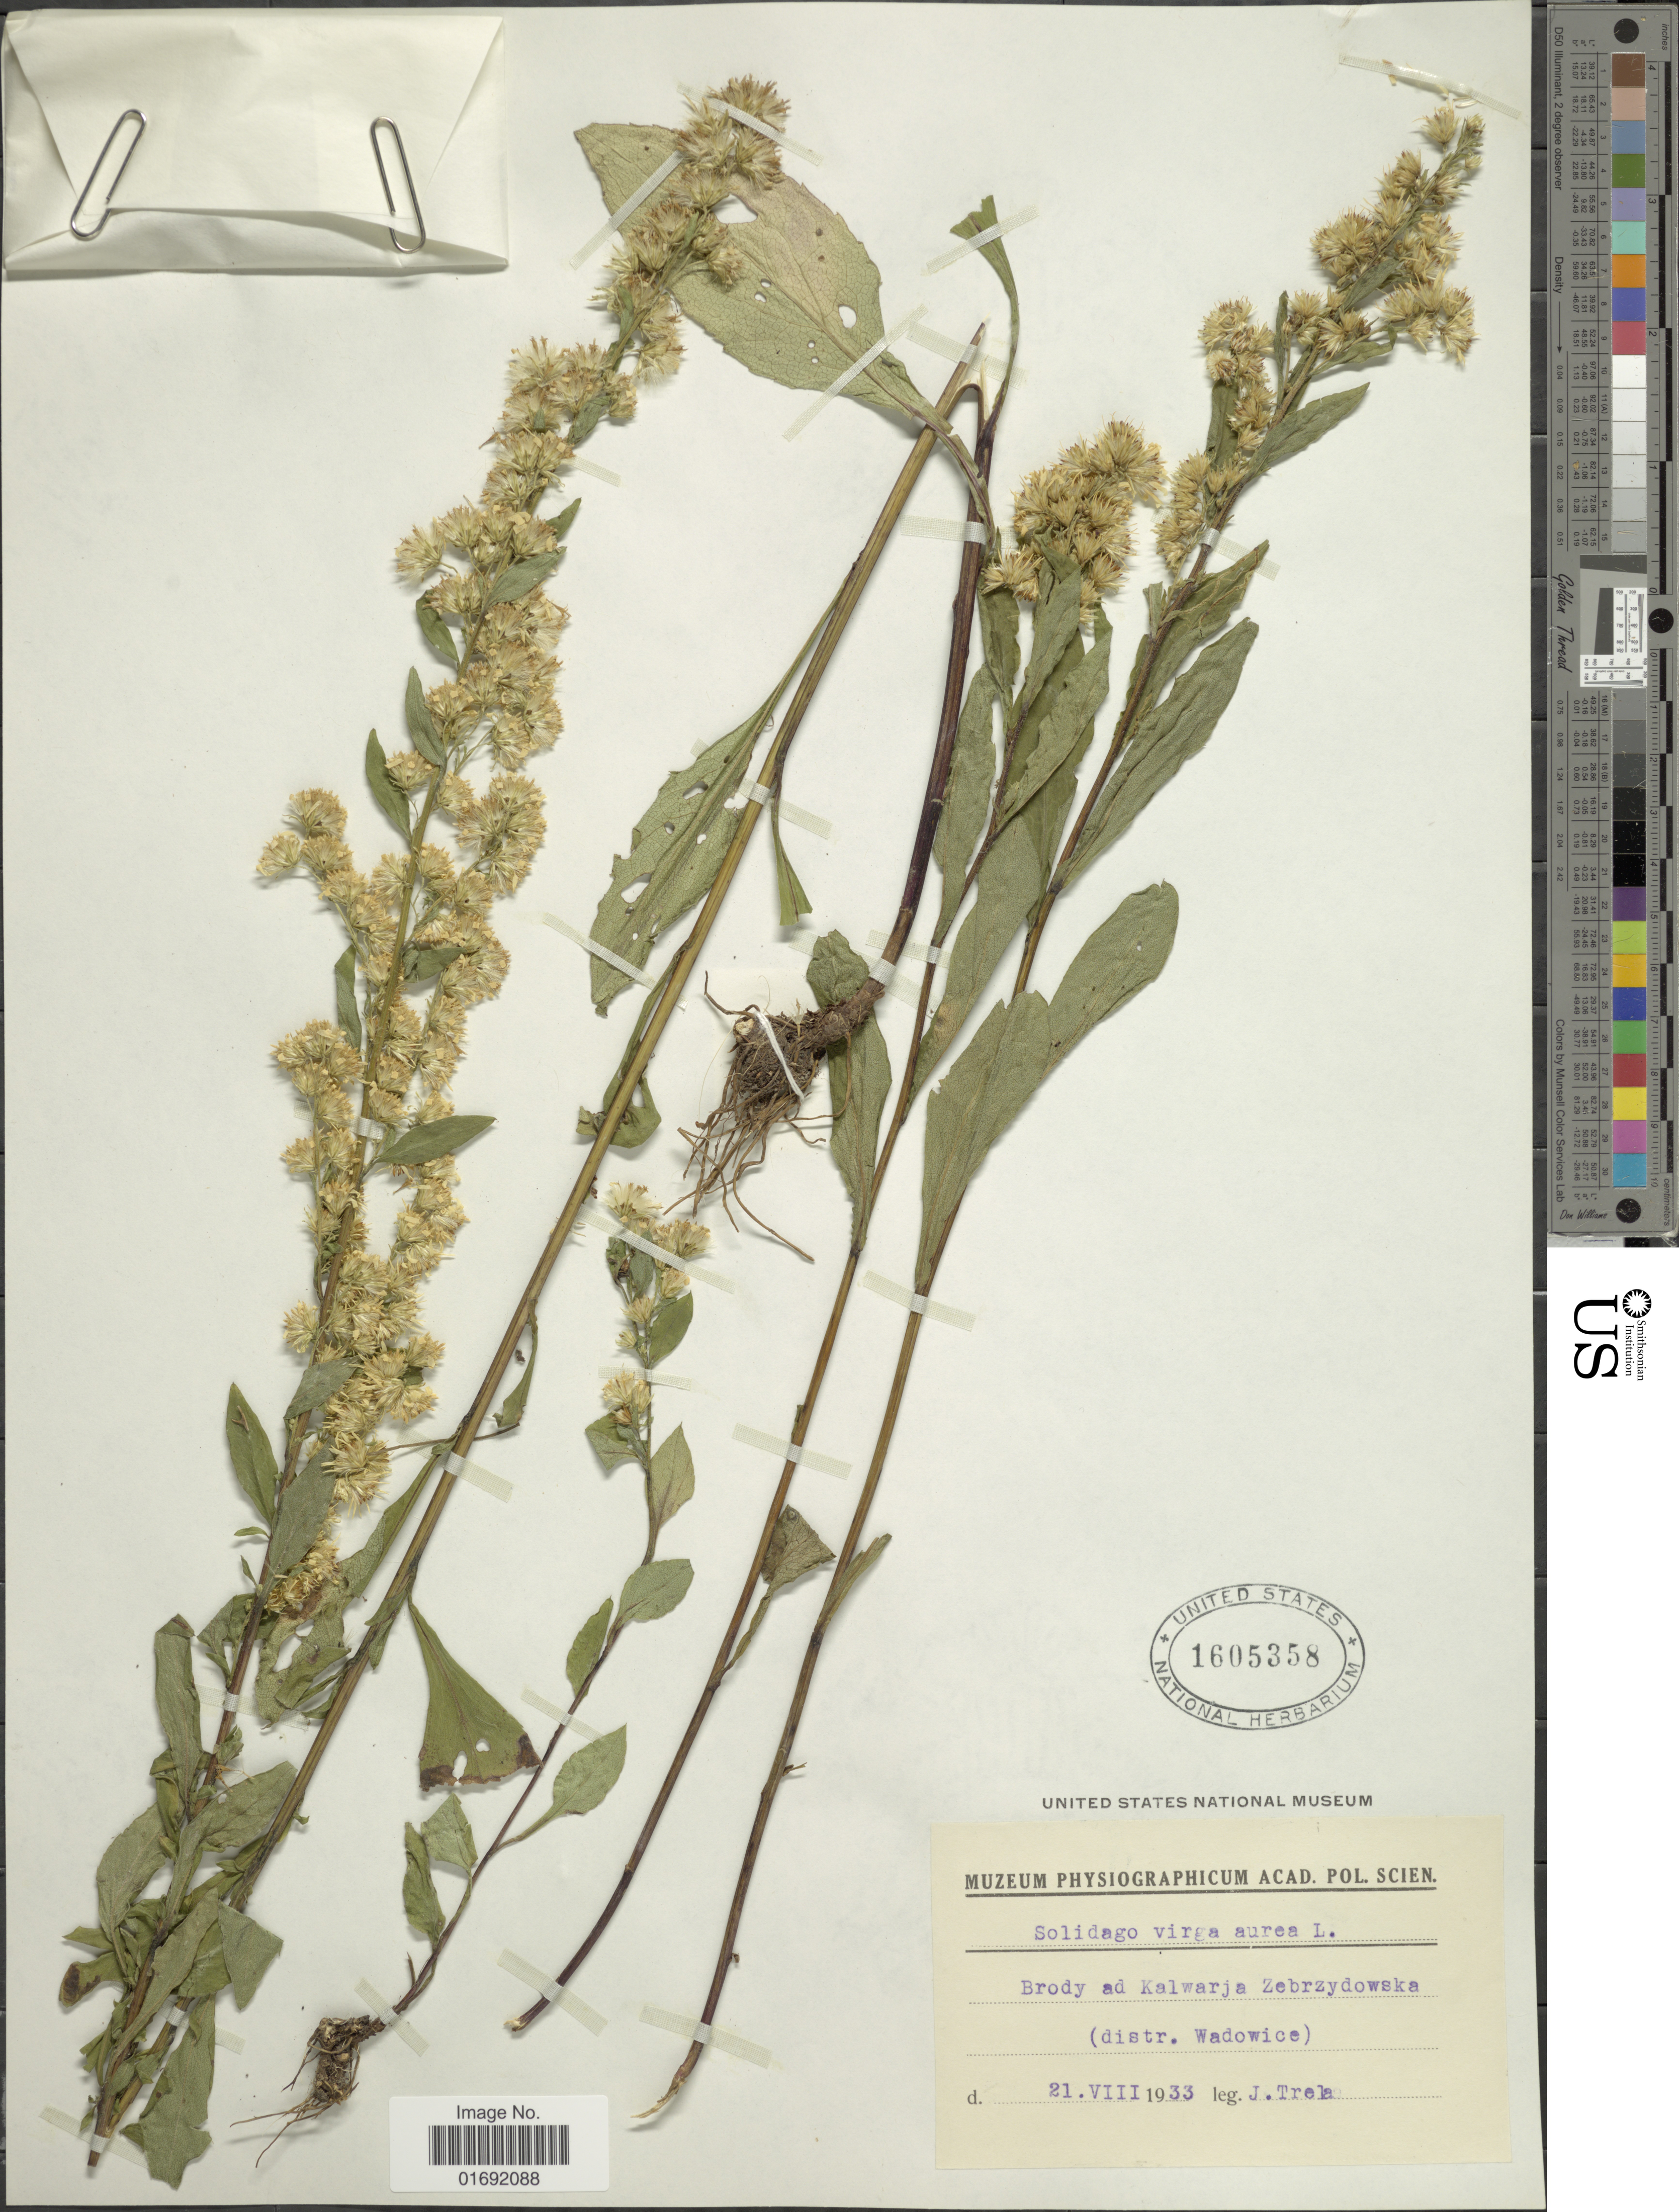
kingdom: Plantae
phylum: Tracheophyta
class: Magnoliopsida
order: Asterales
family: Asteraceae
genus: Solidago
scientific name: Solidago virgaurea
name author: L.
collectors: J. Trela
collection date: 1933-08-21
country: Poland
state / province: Malopolskie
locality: Brody ad Kalwarja Zebrzydowska (distr. Wadowice)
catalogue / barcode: US 1605358